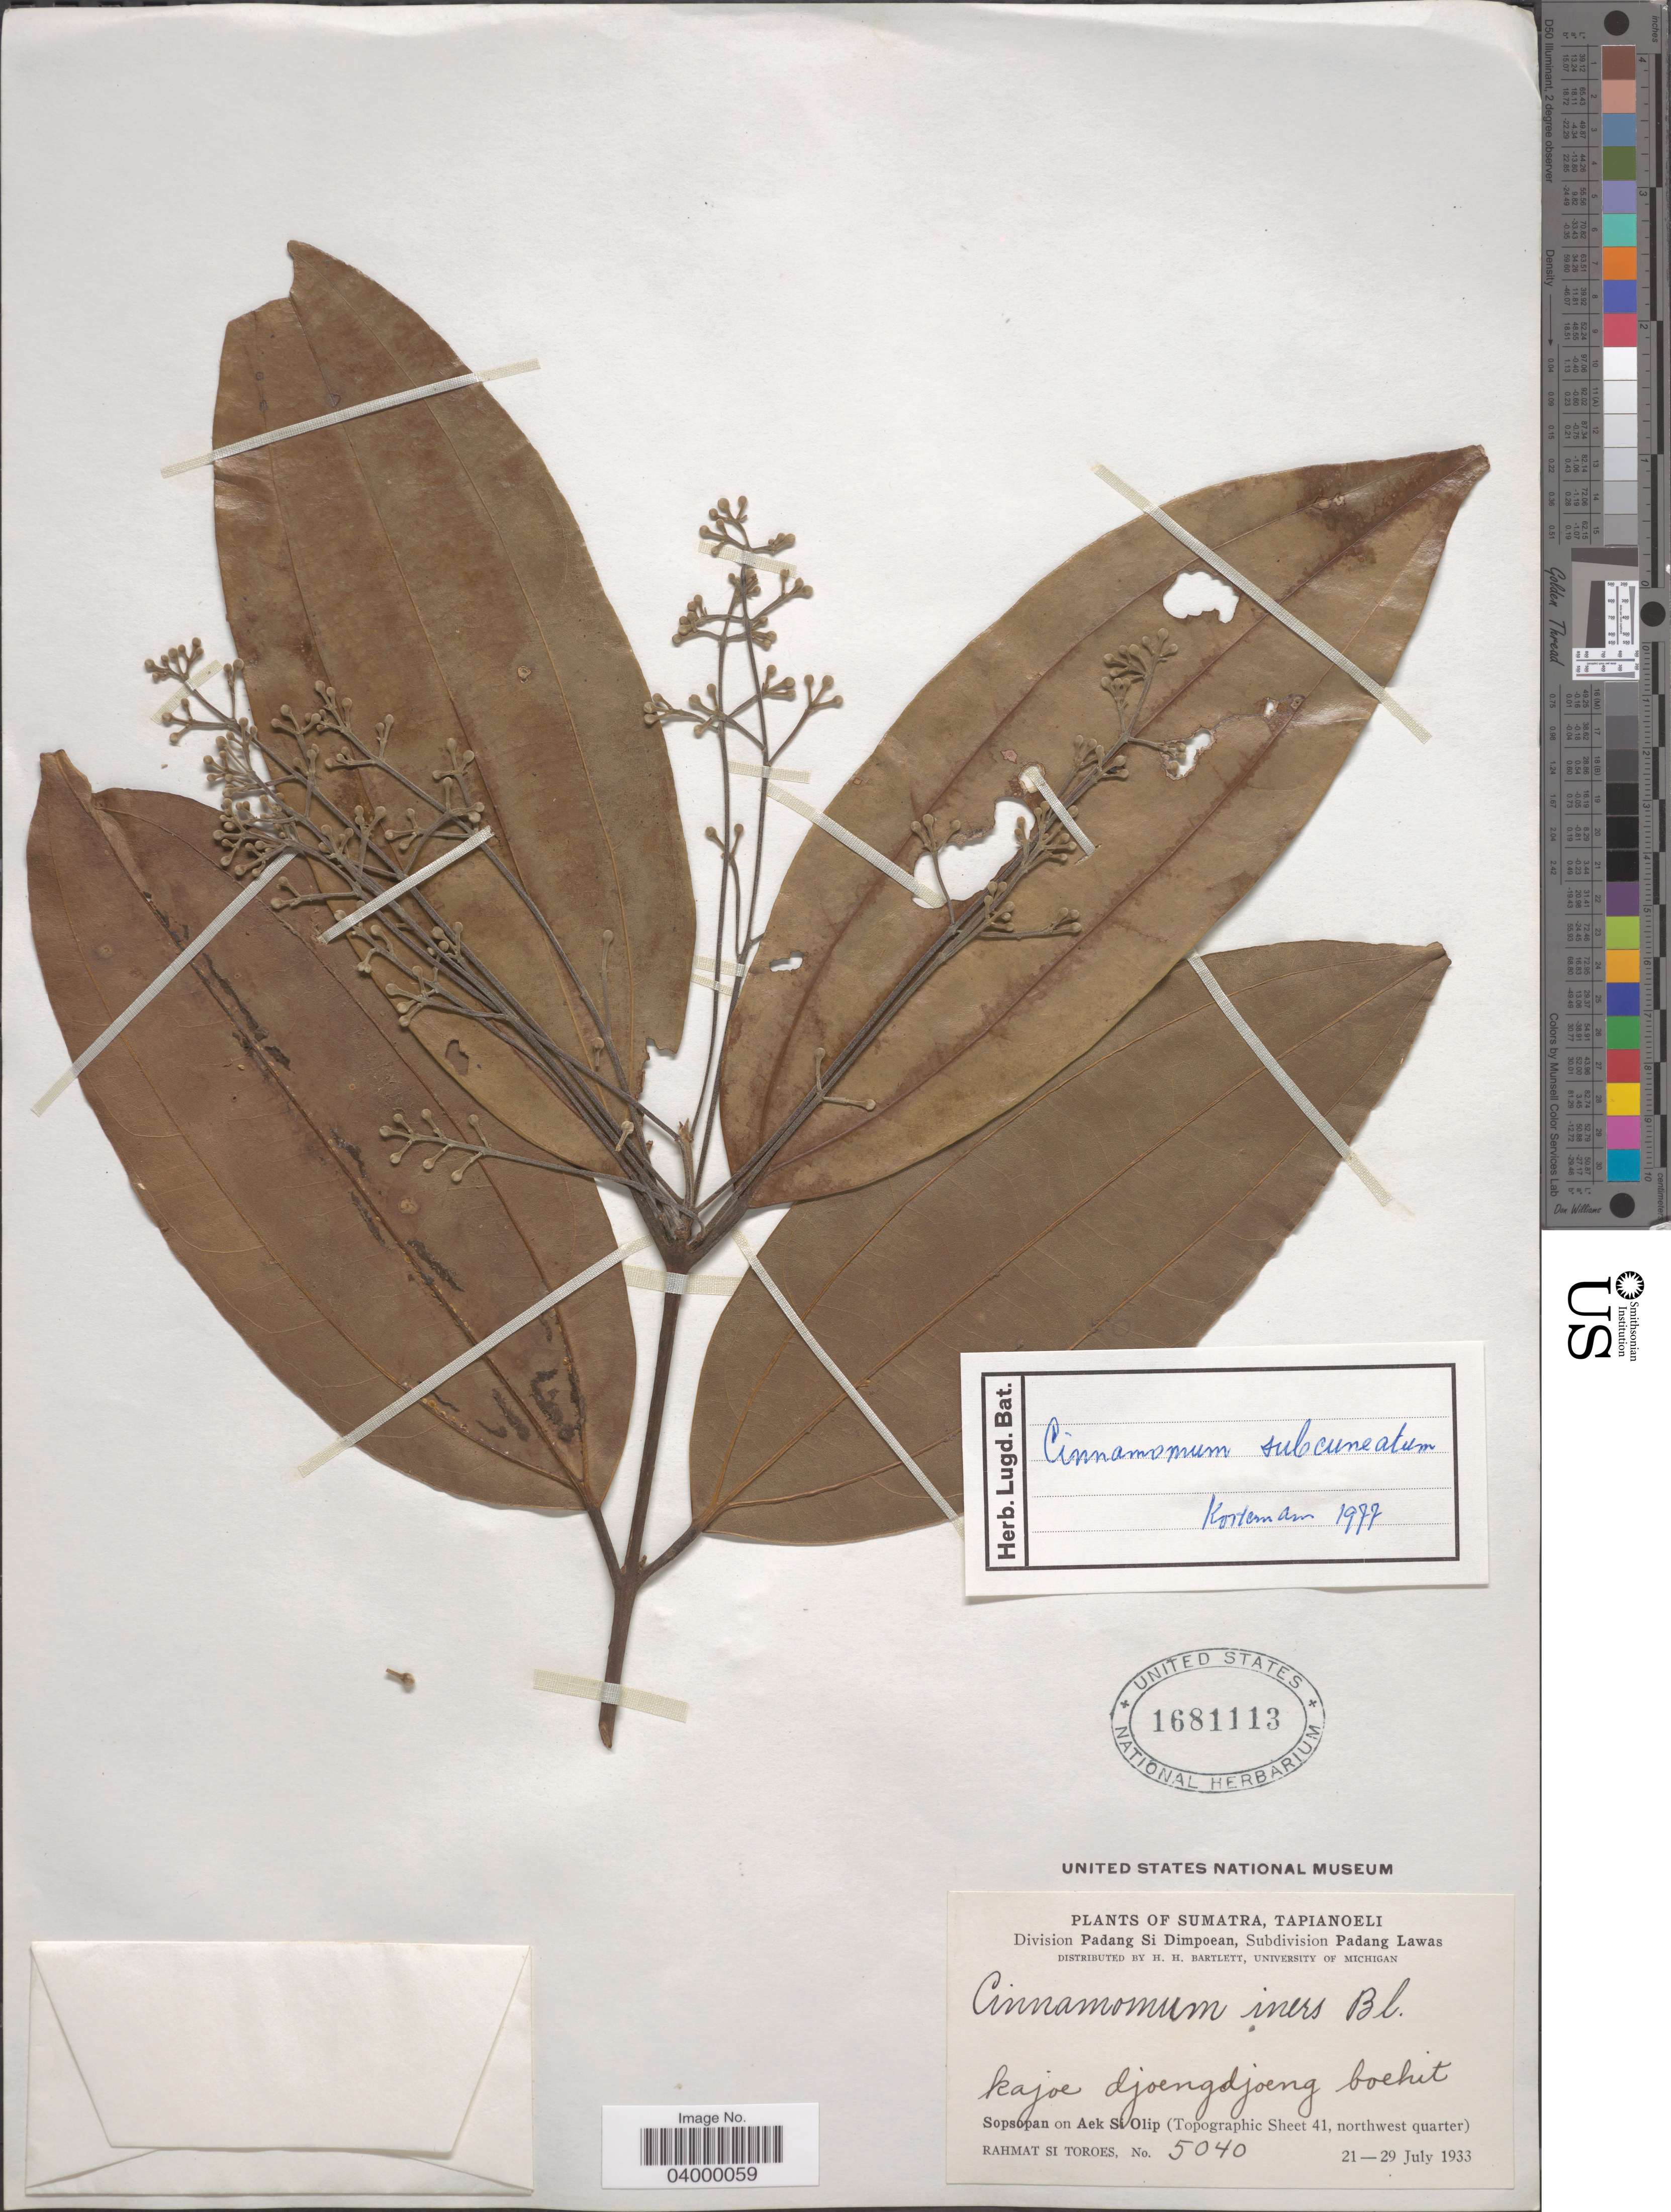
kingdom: Plantae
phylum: Tracheophyta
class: Magnoliopsida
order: Laurales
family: Lauraceae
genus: Cinnamomum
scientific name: Cinnamomum subcuneatum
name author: Miq.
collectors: Rahmat Si Boeea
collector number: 5040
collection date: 1933-07-21/1933-07-29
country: Indonesia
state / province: Sumatra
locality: Tapianoeli. Division Padang Si Dimpoean, Subdivision Padang Lawas. Sopsopan on Aek Si Olip (Topographic Sheet 41, northwest quarter).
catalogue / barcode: US 1681113